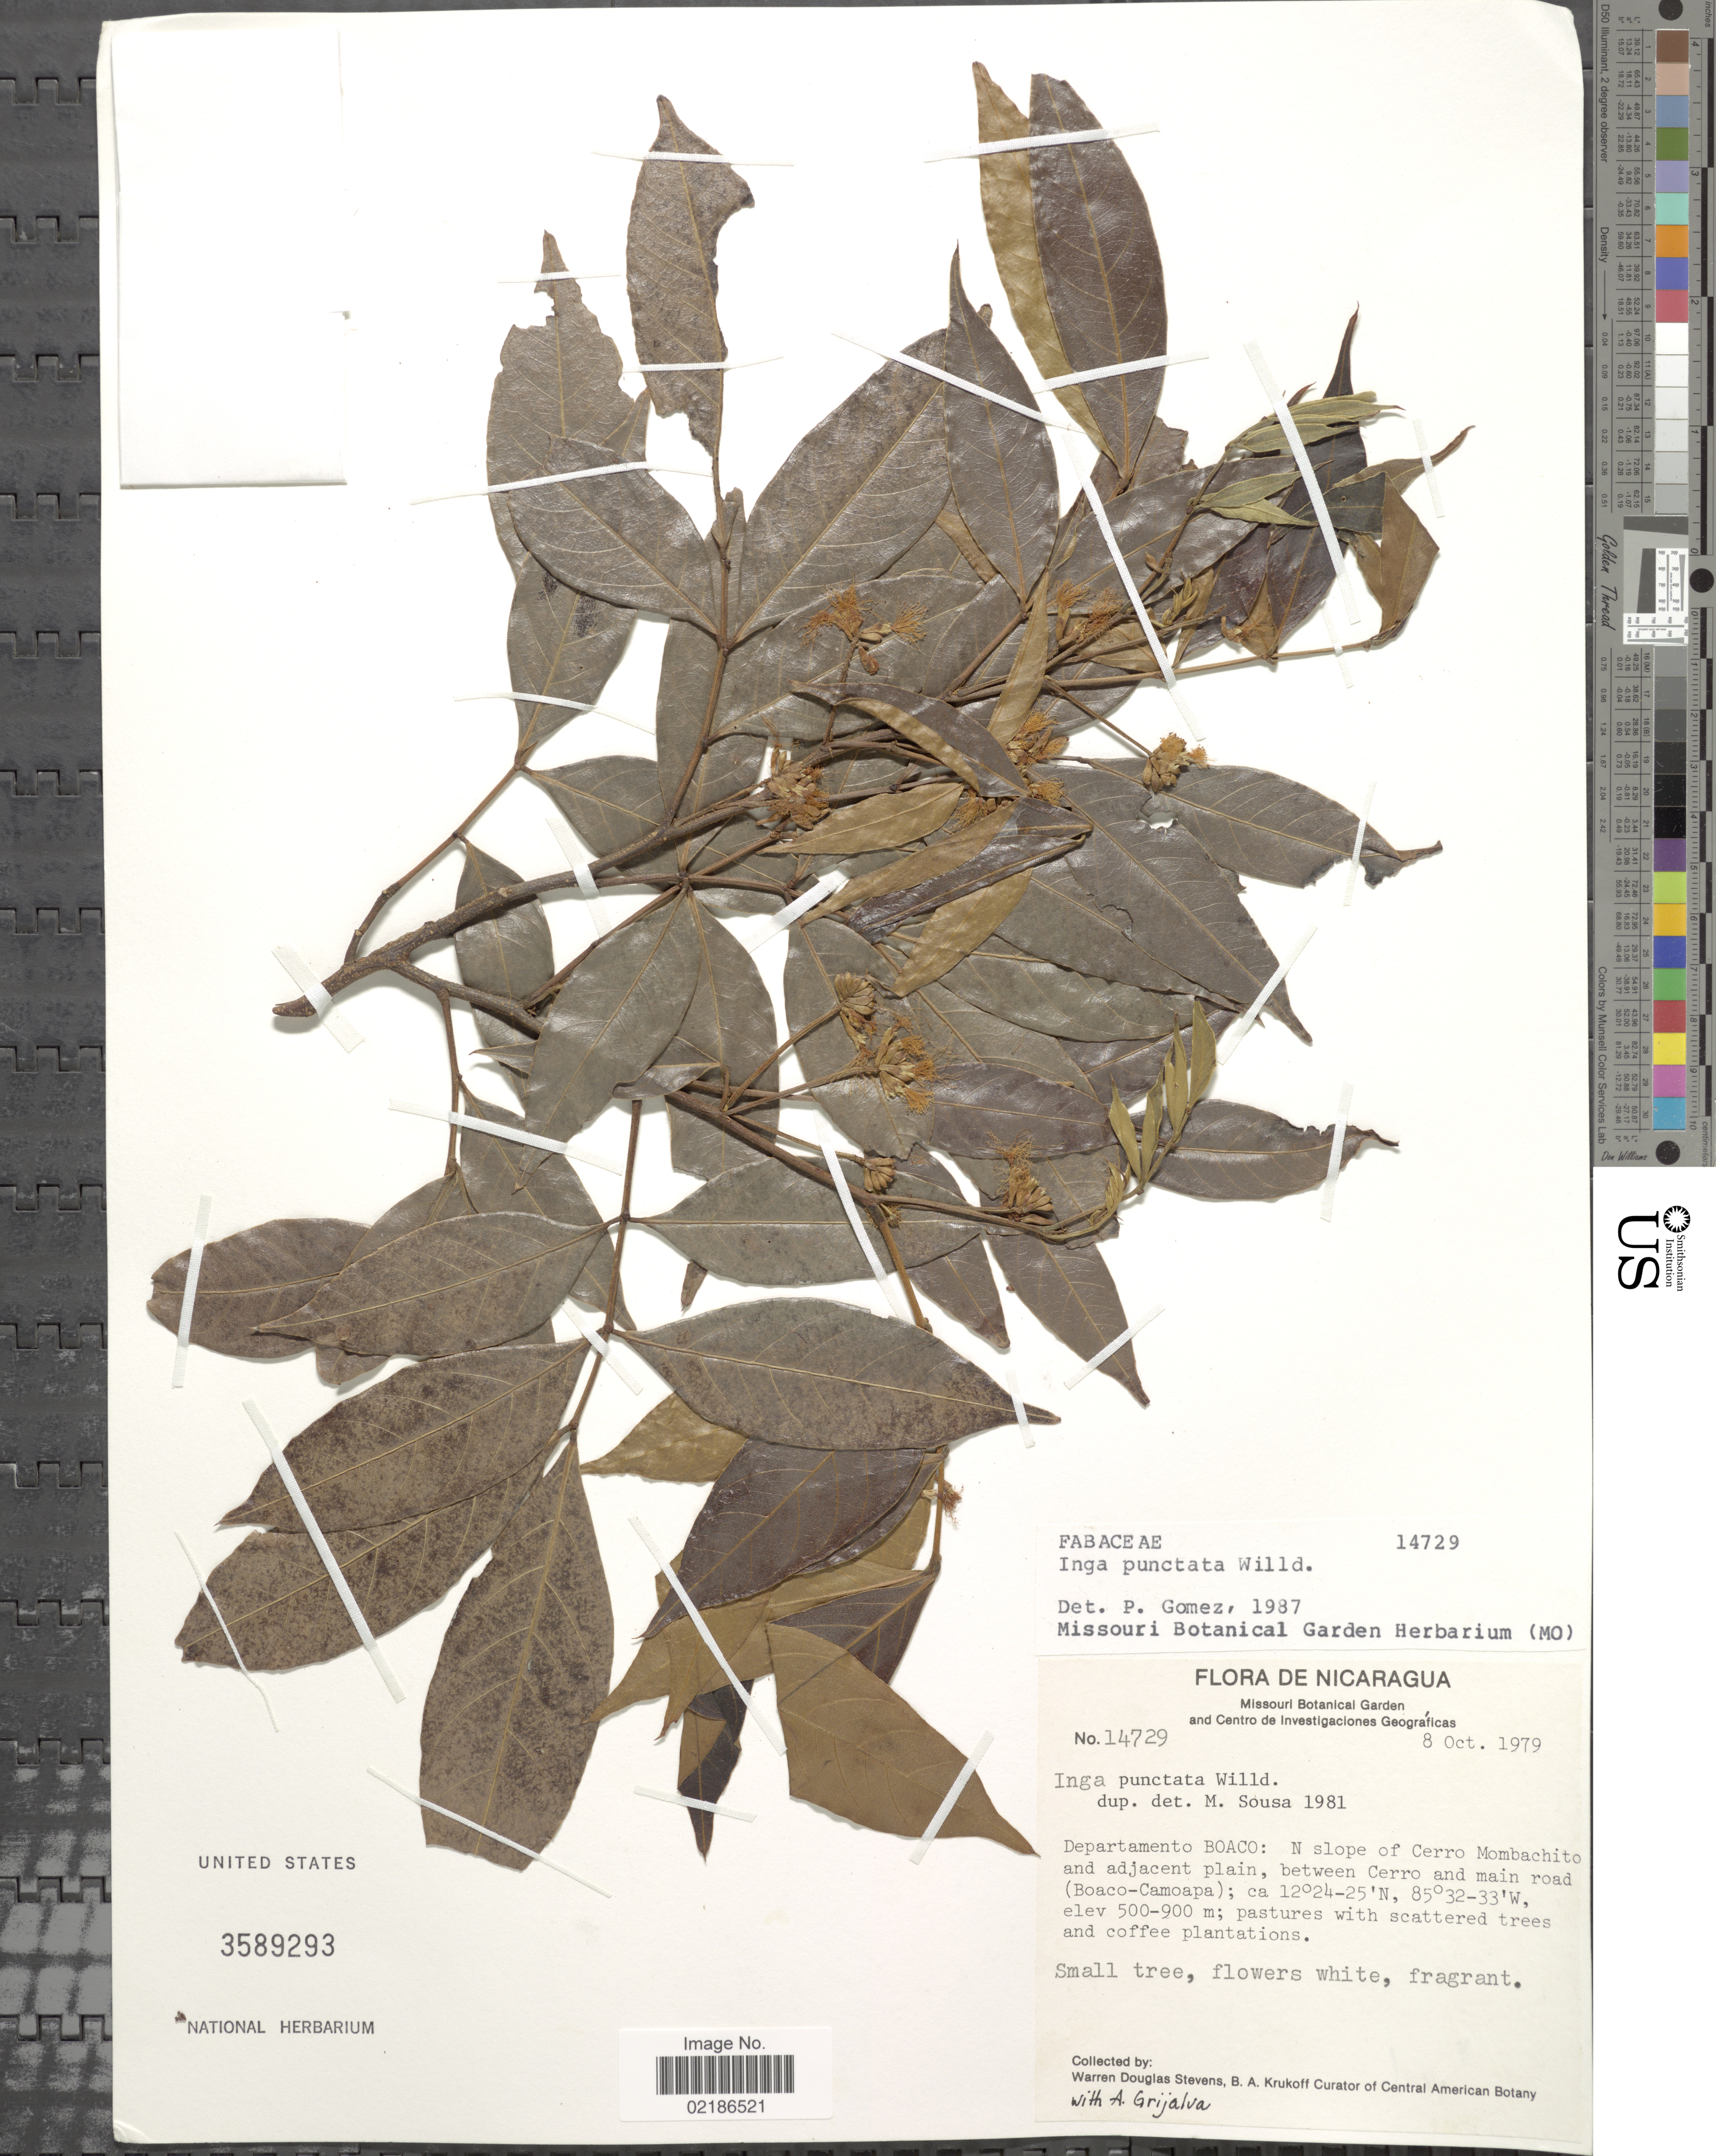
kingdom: Plantae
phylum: Tracheophyta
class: Magnoliopsida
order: Fabales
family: Fabaceae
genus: Inga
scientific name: Inga punctata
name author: Willd.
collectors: W. D. Stevens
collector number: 14729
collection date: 1979-10-08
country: Nicaragua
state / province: Boaco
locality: N slope of Cerro Mombachito and adjacent plain, between Cerro and main road (Boaco-Camoapa)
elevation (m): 500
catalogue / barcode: US 3589293